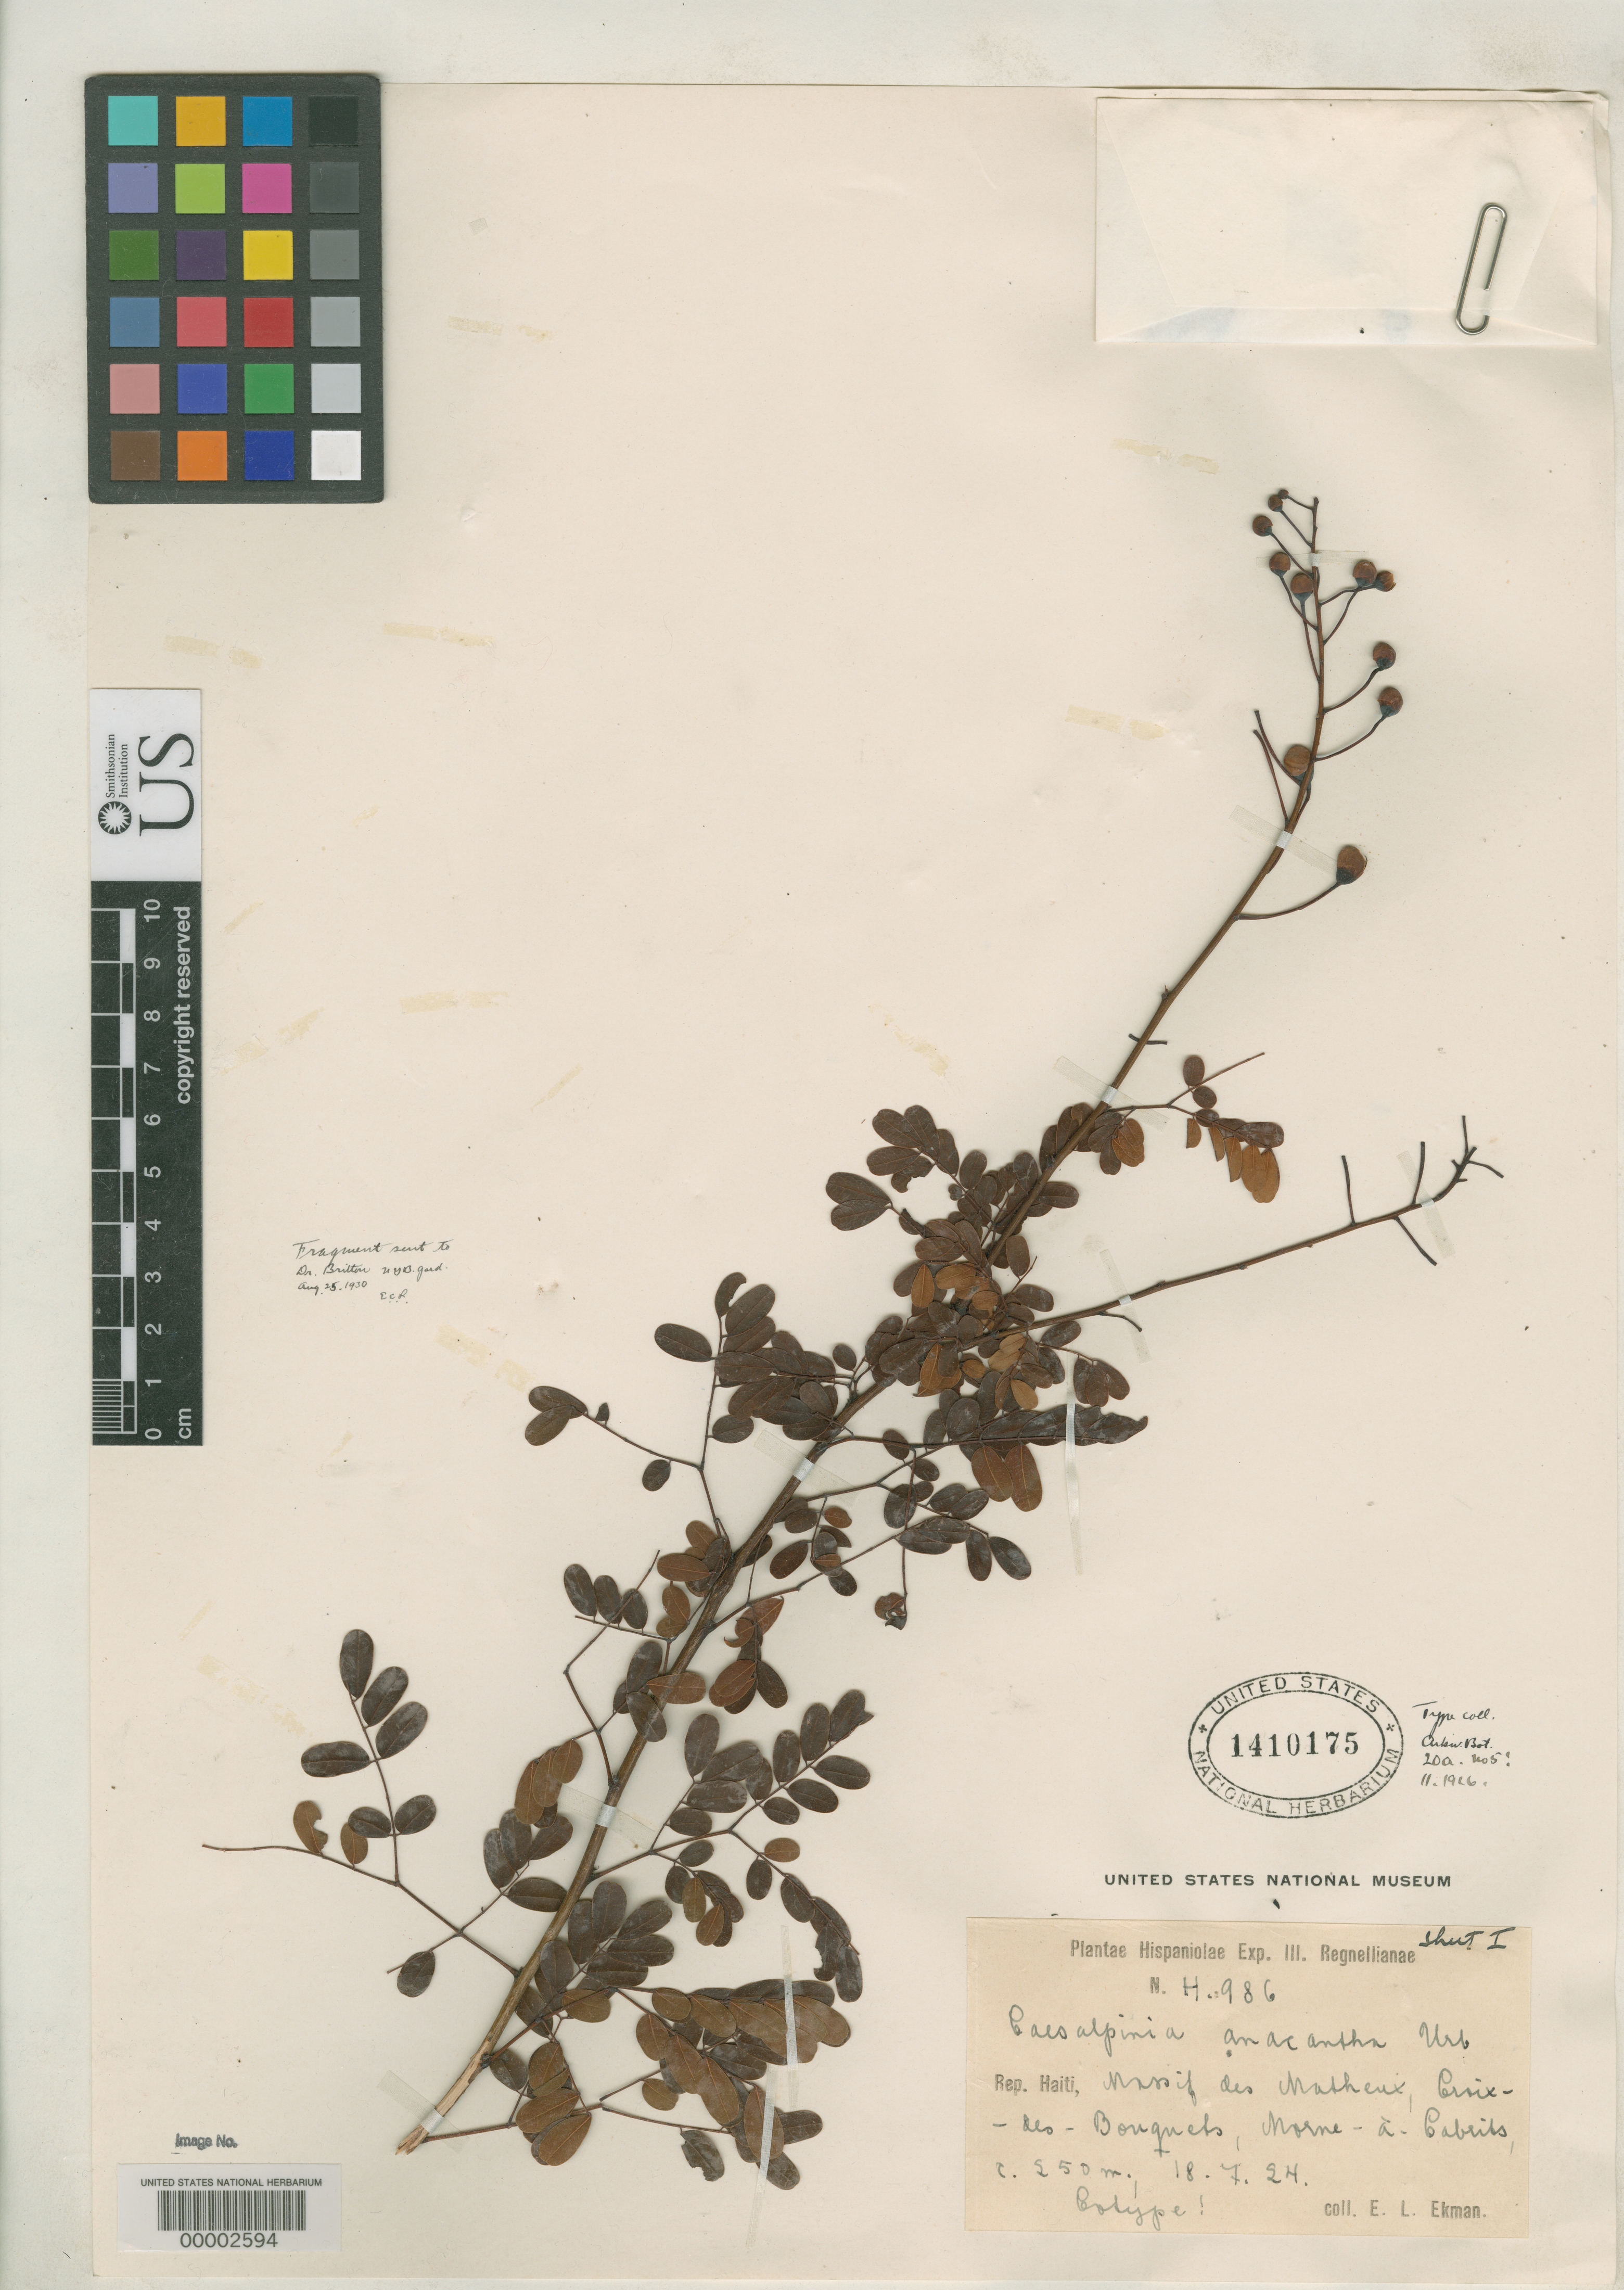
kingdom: Plantae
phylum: Tracheophyta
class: Magnoliopsida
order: Fabales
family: Fabaceae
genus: Caesalpinia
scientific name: Caesalpinia anacantha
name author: Urb.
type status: Isotype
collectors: E. L. Ekman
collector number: H 986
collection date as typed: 18 Jul 1924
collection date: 1924-07-18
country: Haiti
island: Hispaniola Island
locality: Massif des Matheux, Croix-des-Bouquets, Mome-a-Cabrits.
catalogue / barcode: US 1410175